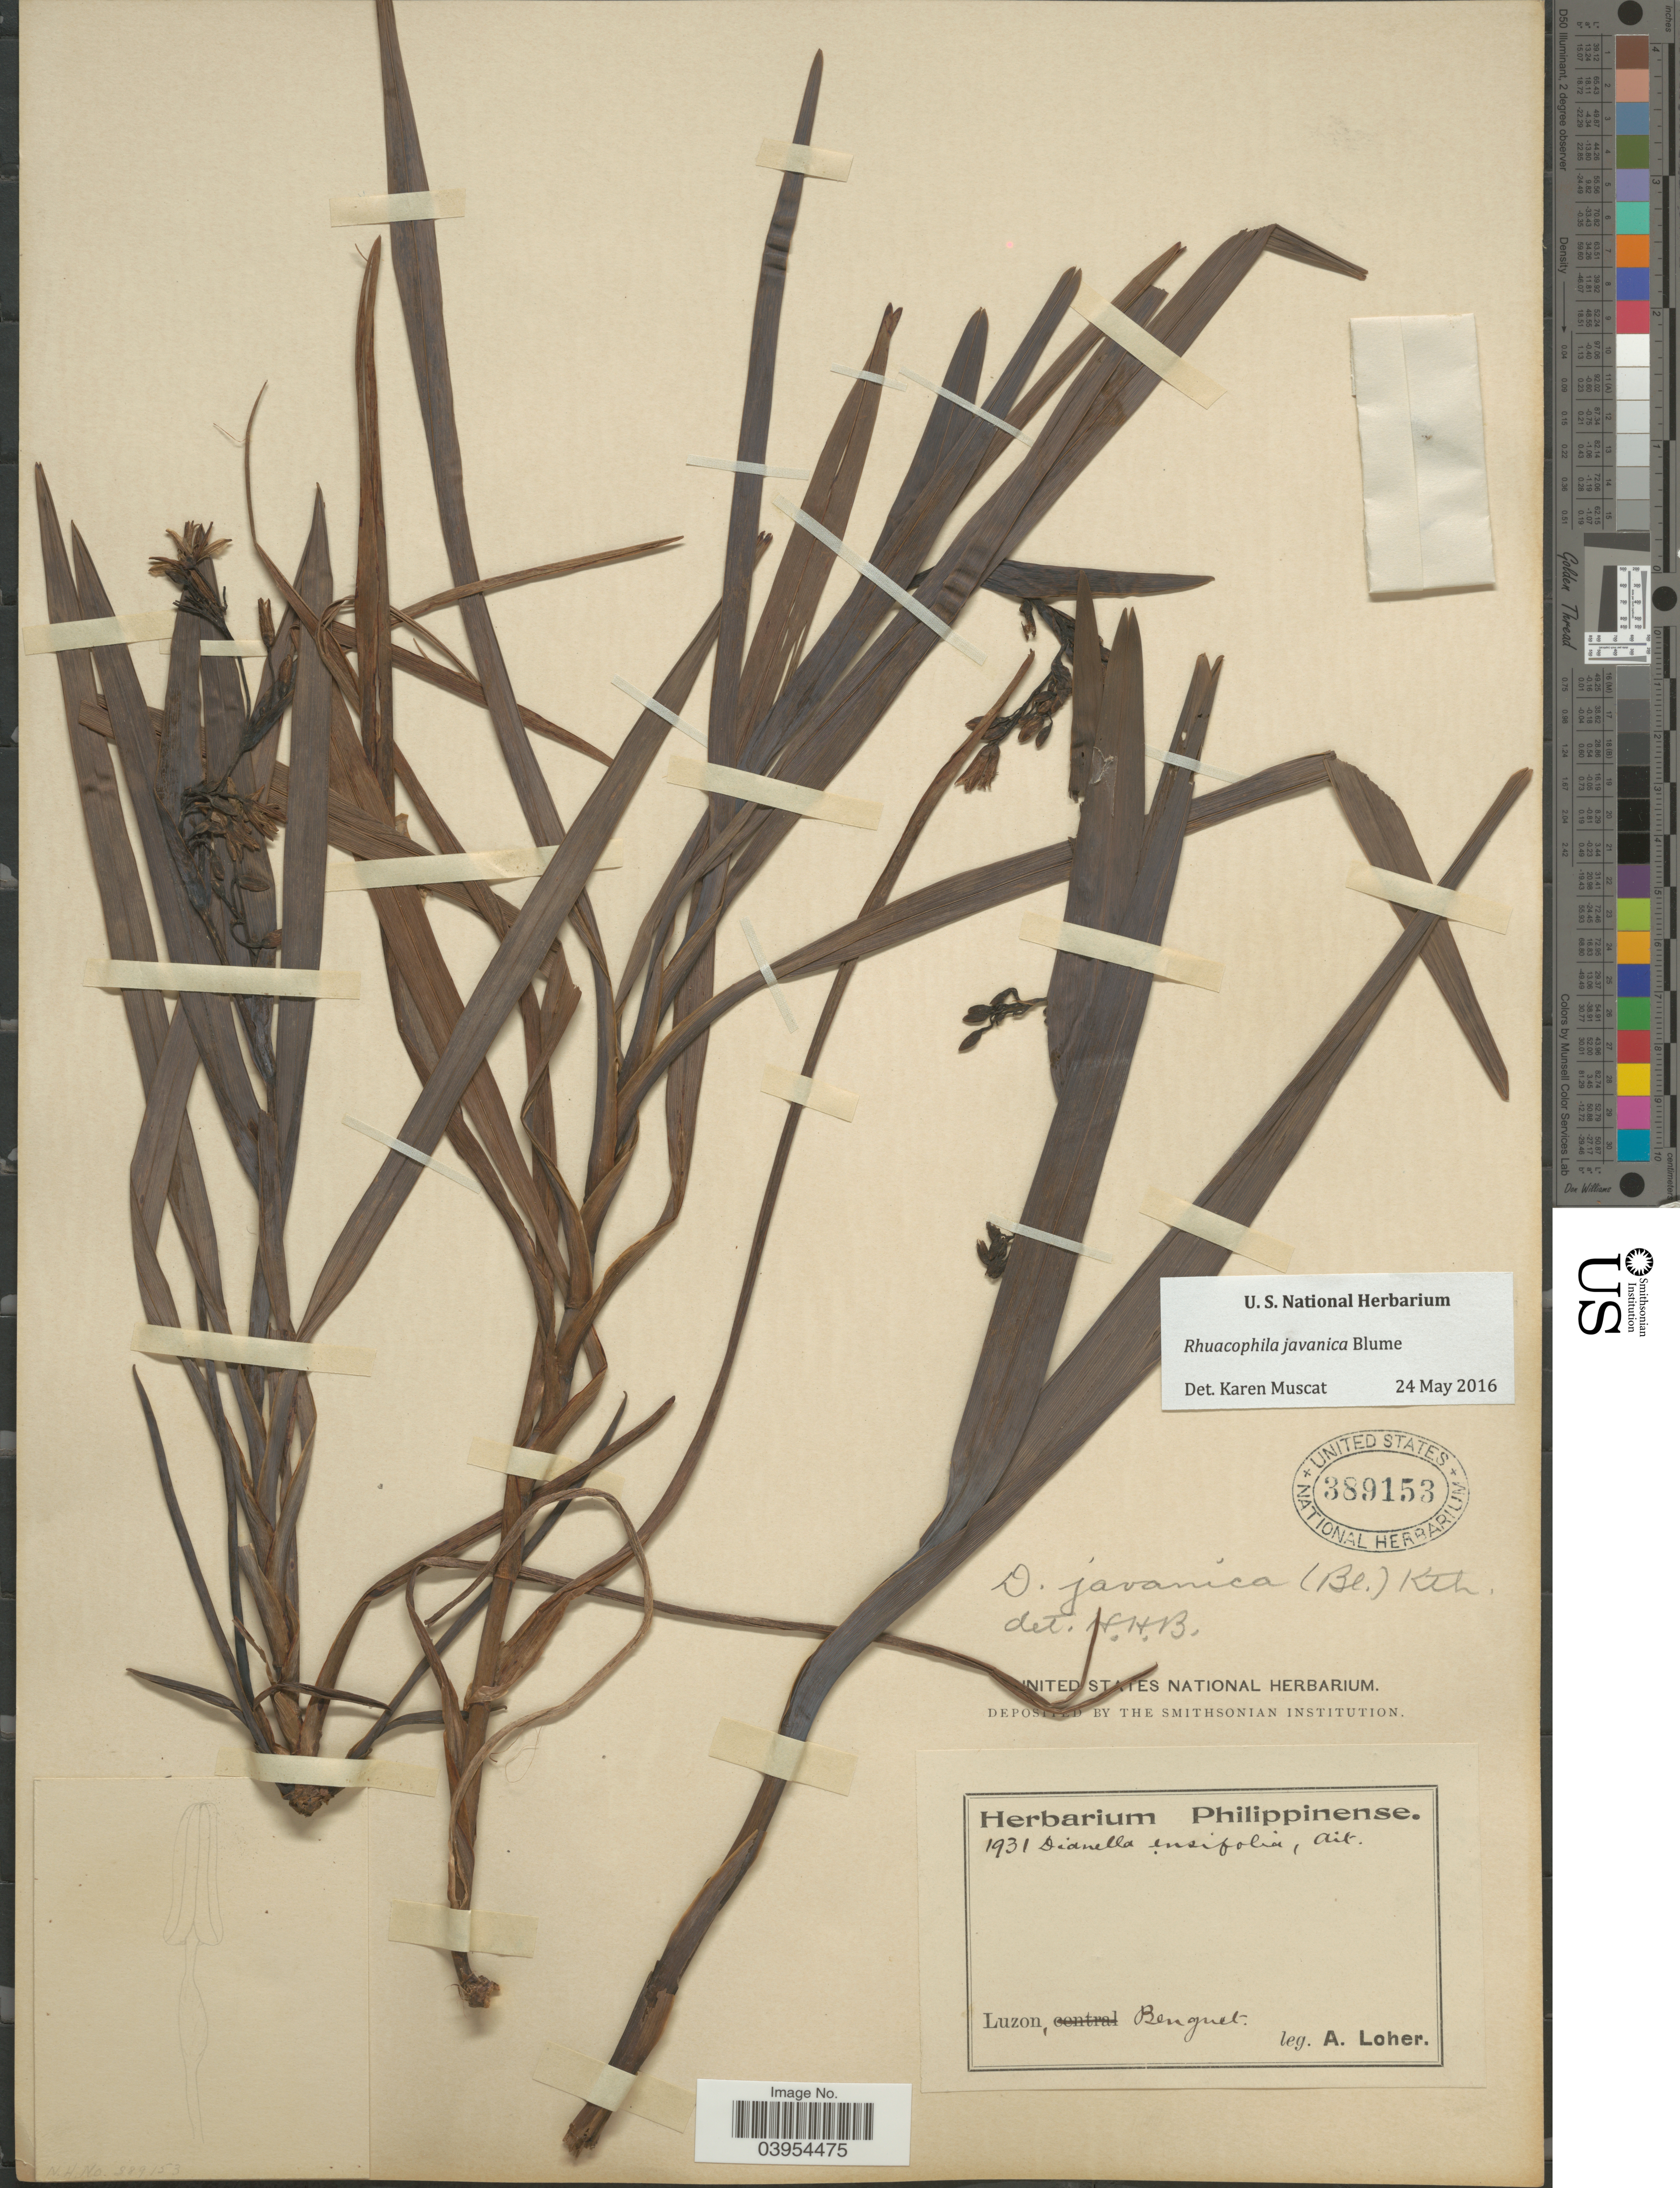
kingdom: Plantae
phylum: Tracheophyta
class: Liliopsida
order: Asparagales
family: Asphodelaceae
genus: Dianella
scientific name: Dianella javanica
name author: Blume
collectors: A. Loher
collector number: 1931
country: Philippines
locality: Luzon, Benguet.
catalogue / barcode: US 389153